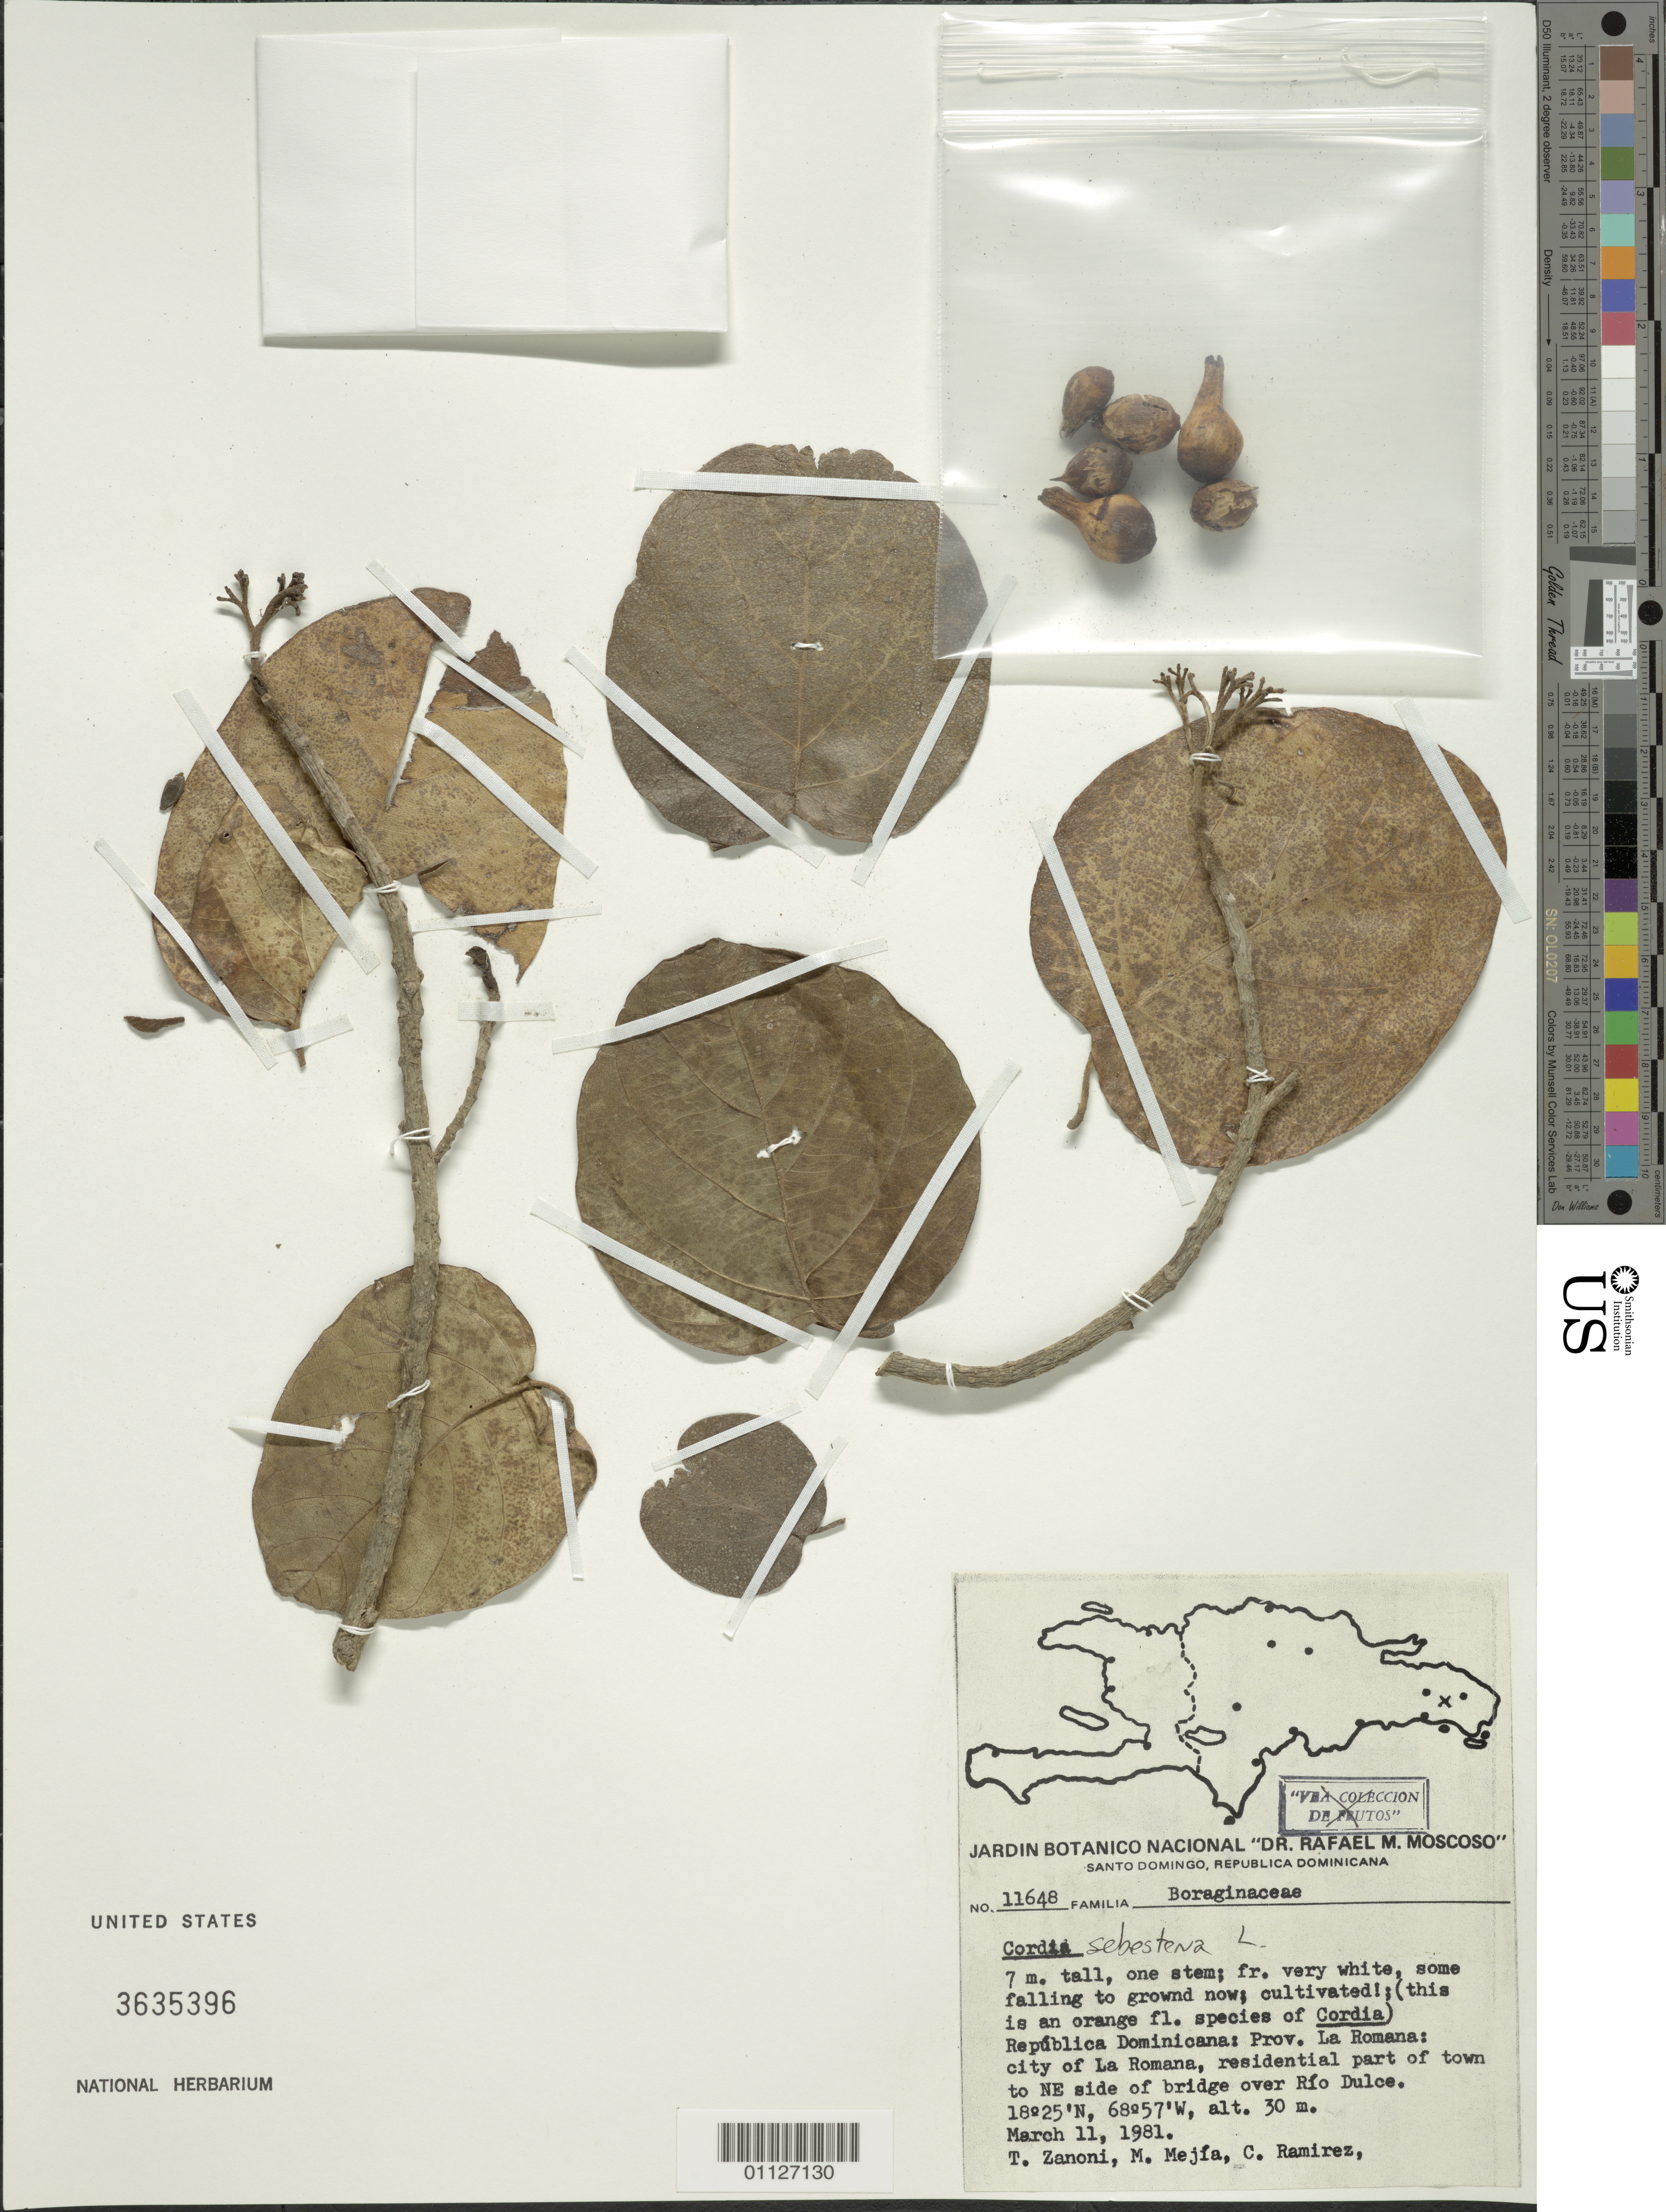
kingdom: Plantae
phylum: Tracheophyta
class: Magnoliopsida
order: Boraginales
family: Cordiaceae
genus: Cordia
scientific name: Cordia sebestena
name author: L.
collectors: T. A. Zanoni, M. Mejia & C. Ramirez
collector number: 11648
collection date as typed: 11 Mar 1981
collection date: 1981-03-11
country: Dominican Republic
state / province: La Romana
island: Hispaniola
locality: City of La Romana, residential part of town to NE side of bridge over Río Dulce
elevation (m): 30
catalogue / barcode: US 3635396